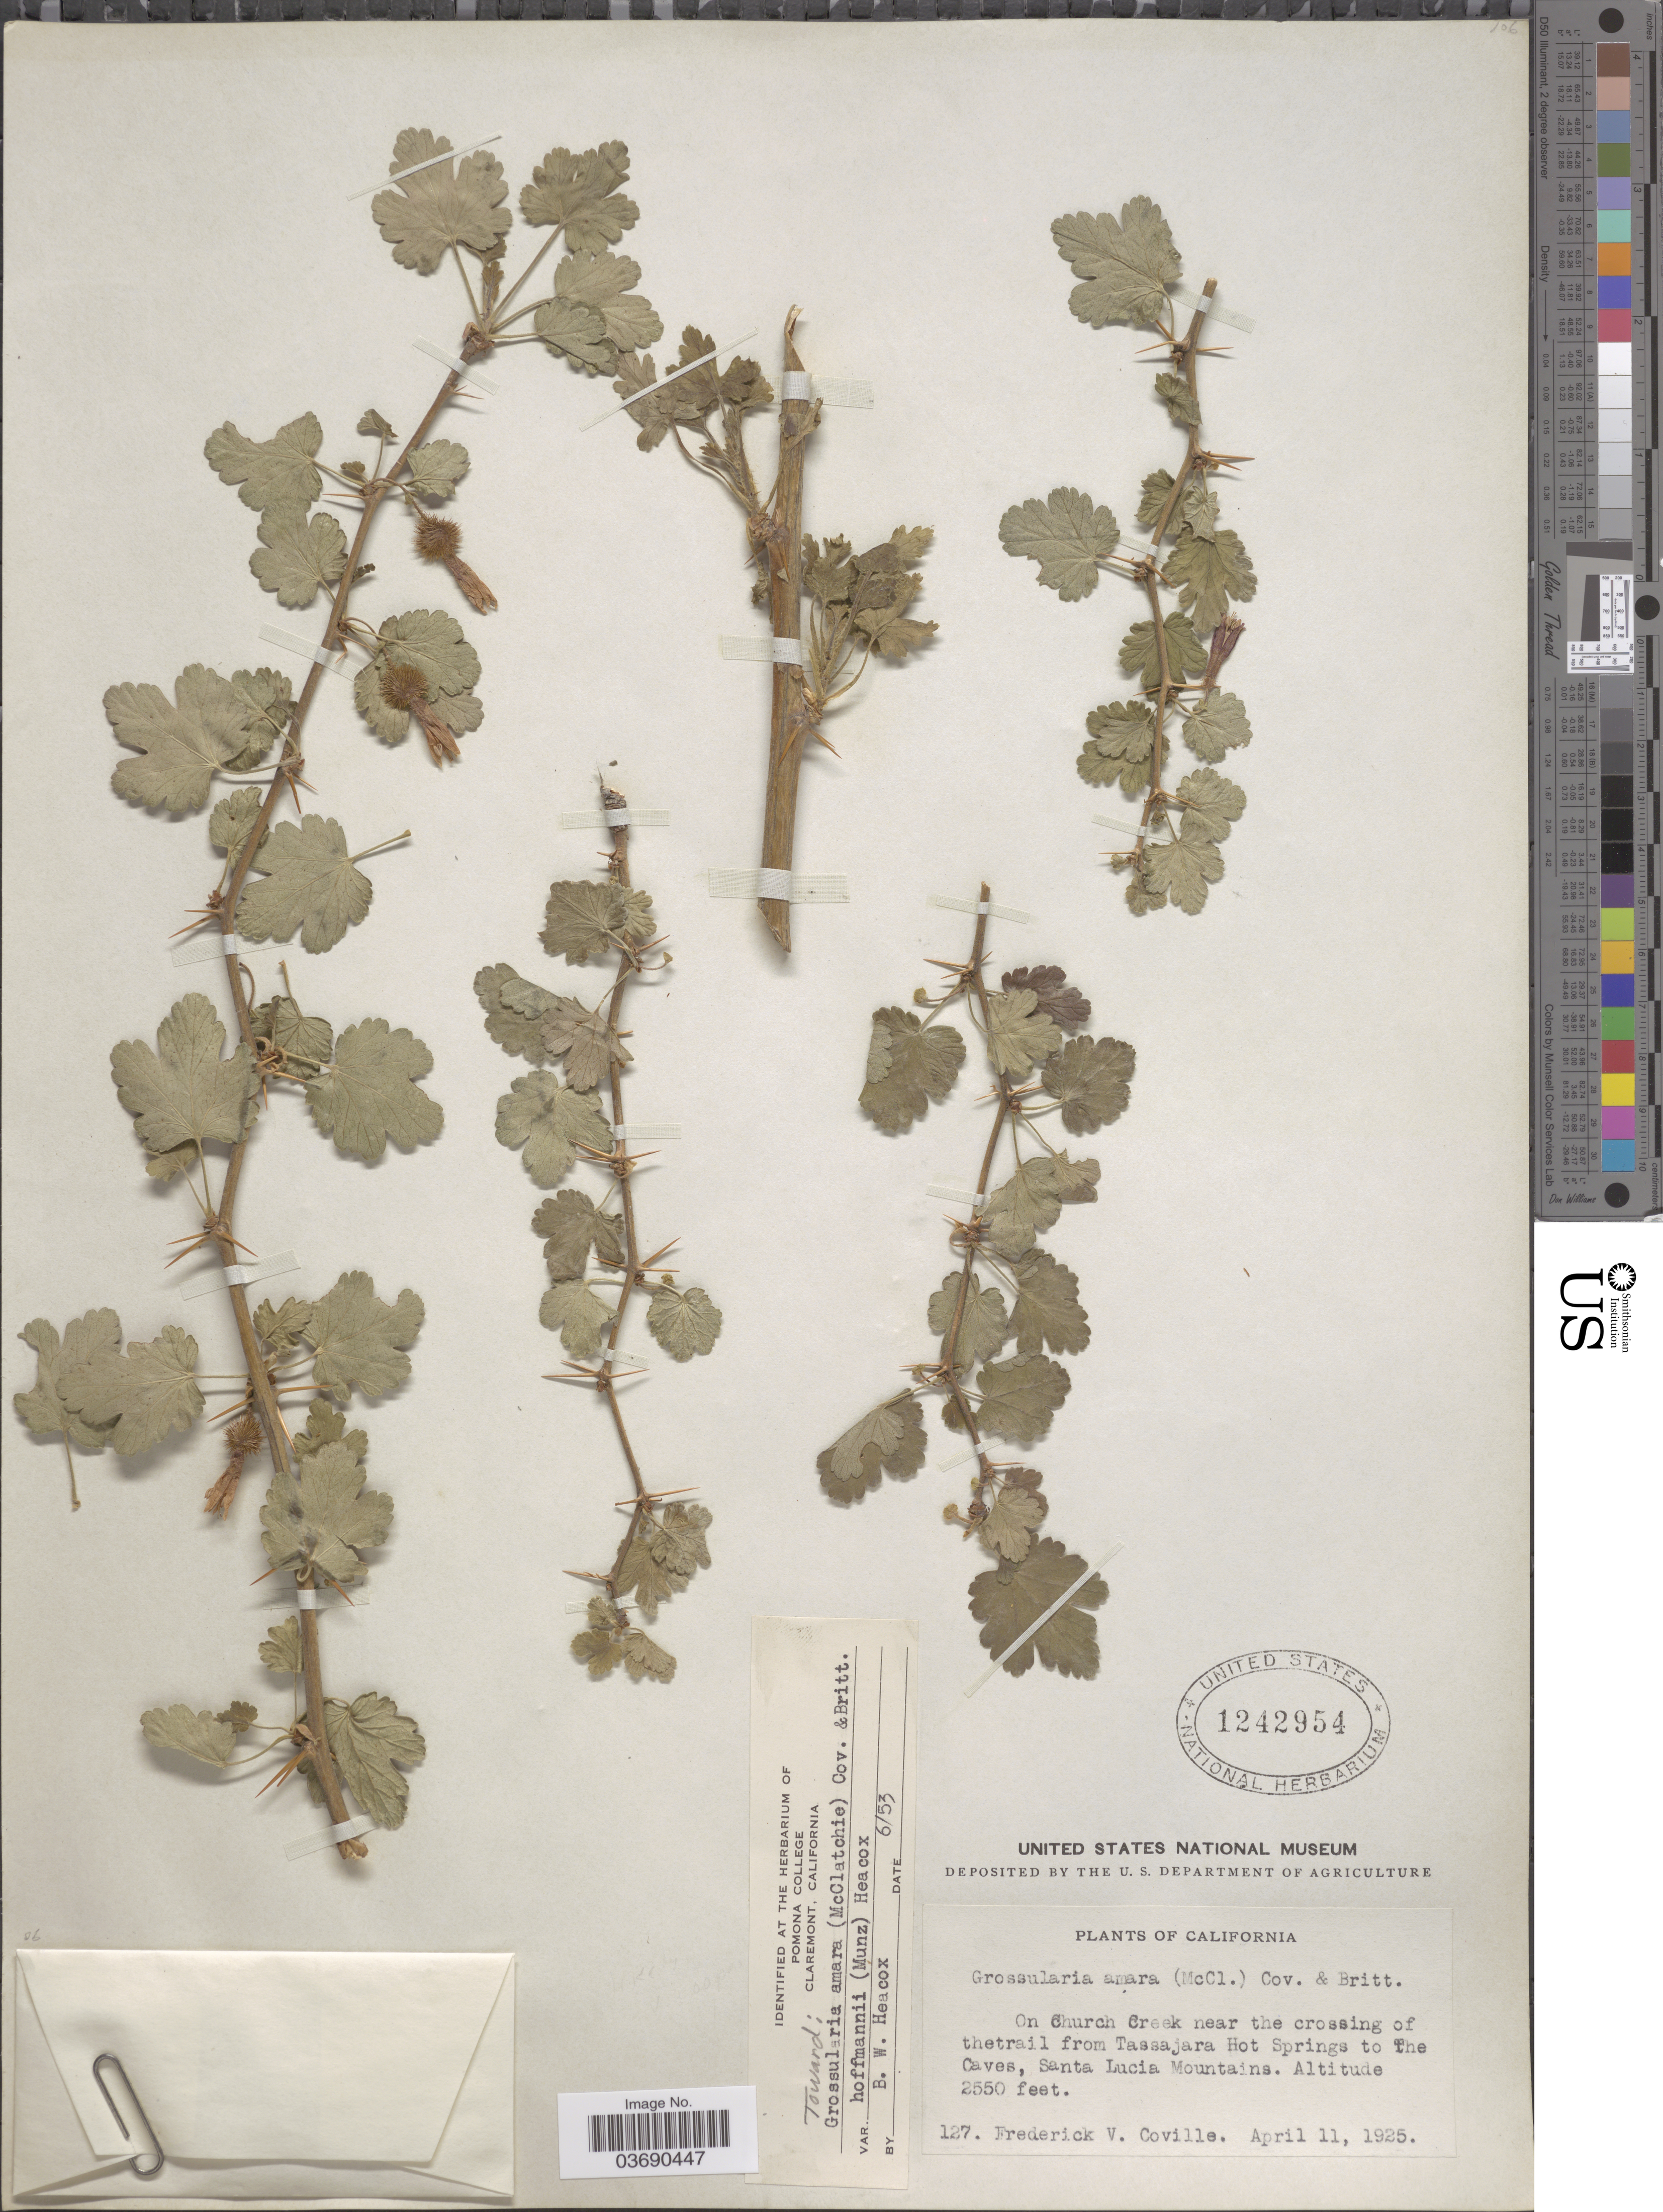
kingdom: Plantae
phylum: Tracheophyta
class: Magnoliopsida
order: Saxifragales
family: Grossulariaceae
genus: Ribes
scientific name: Ribes amarum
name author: McClatchie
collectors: F. V. Coville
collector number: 127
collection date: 1925-04-11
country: United States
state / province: California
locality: On Church Creek near the crossing of thetrail from Tassajara Hot Springs to the Caves, Santa Lucia Mountains.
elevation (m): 777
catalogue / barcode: US 1242954